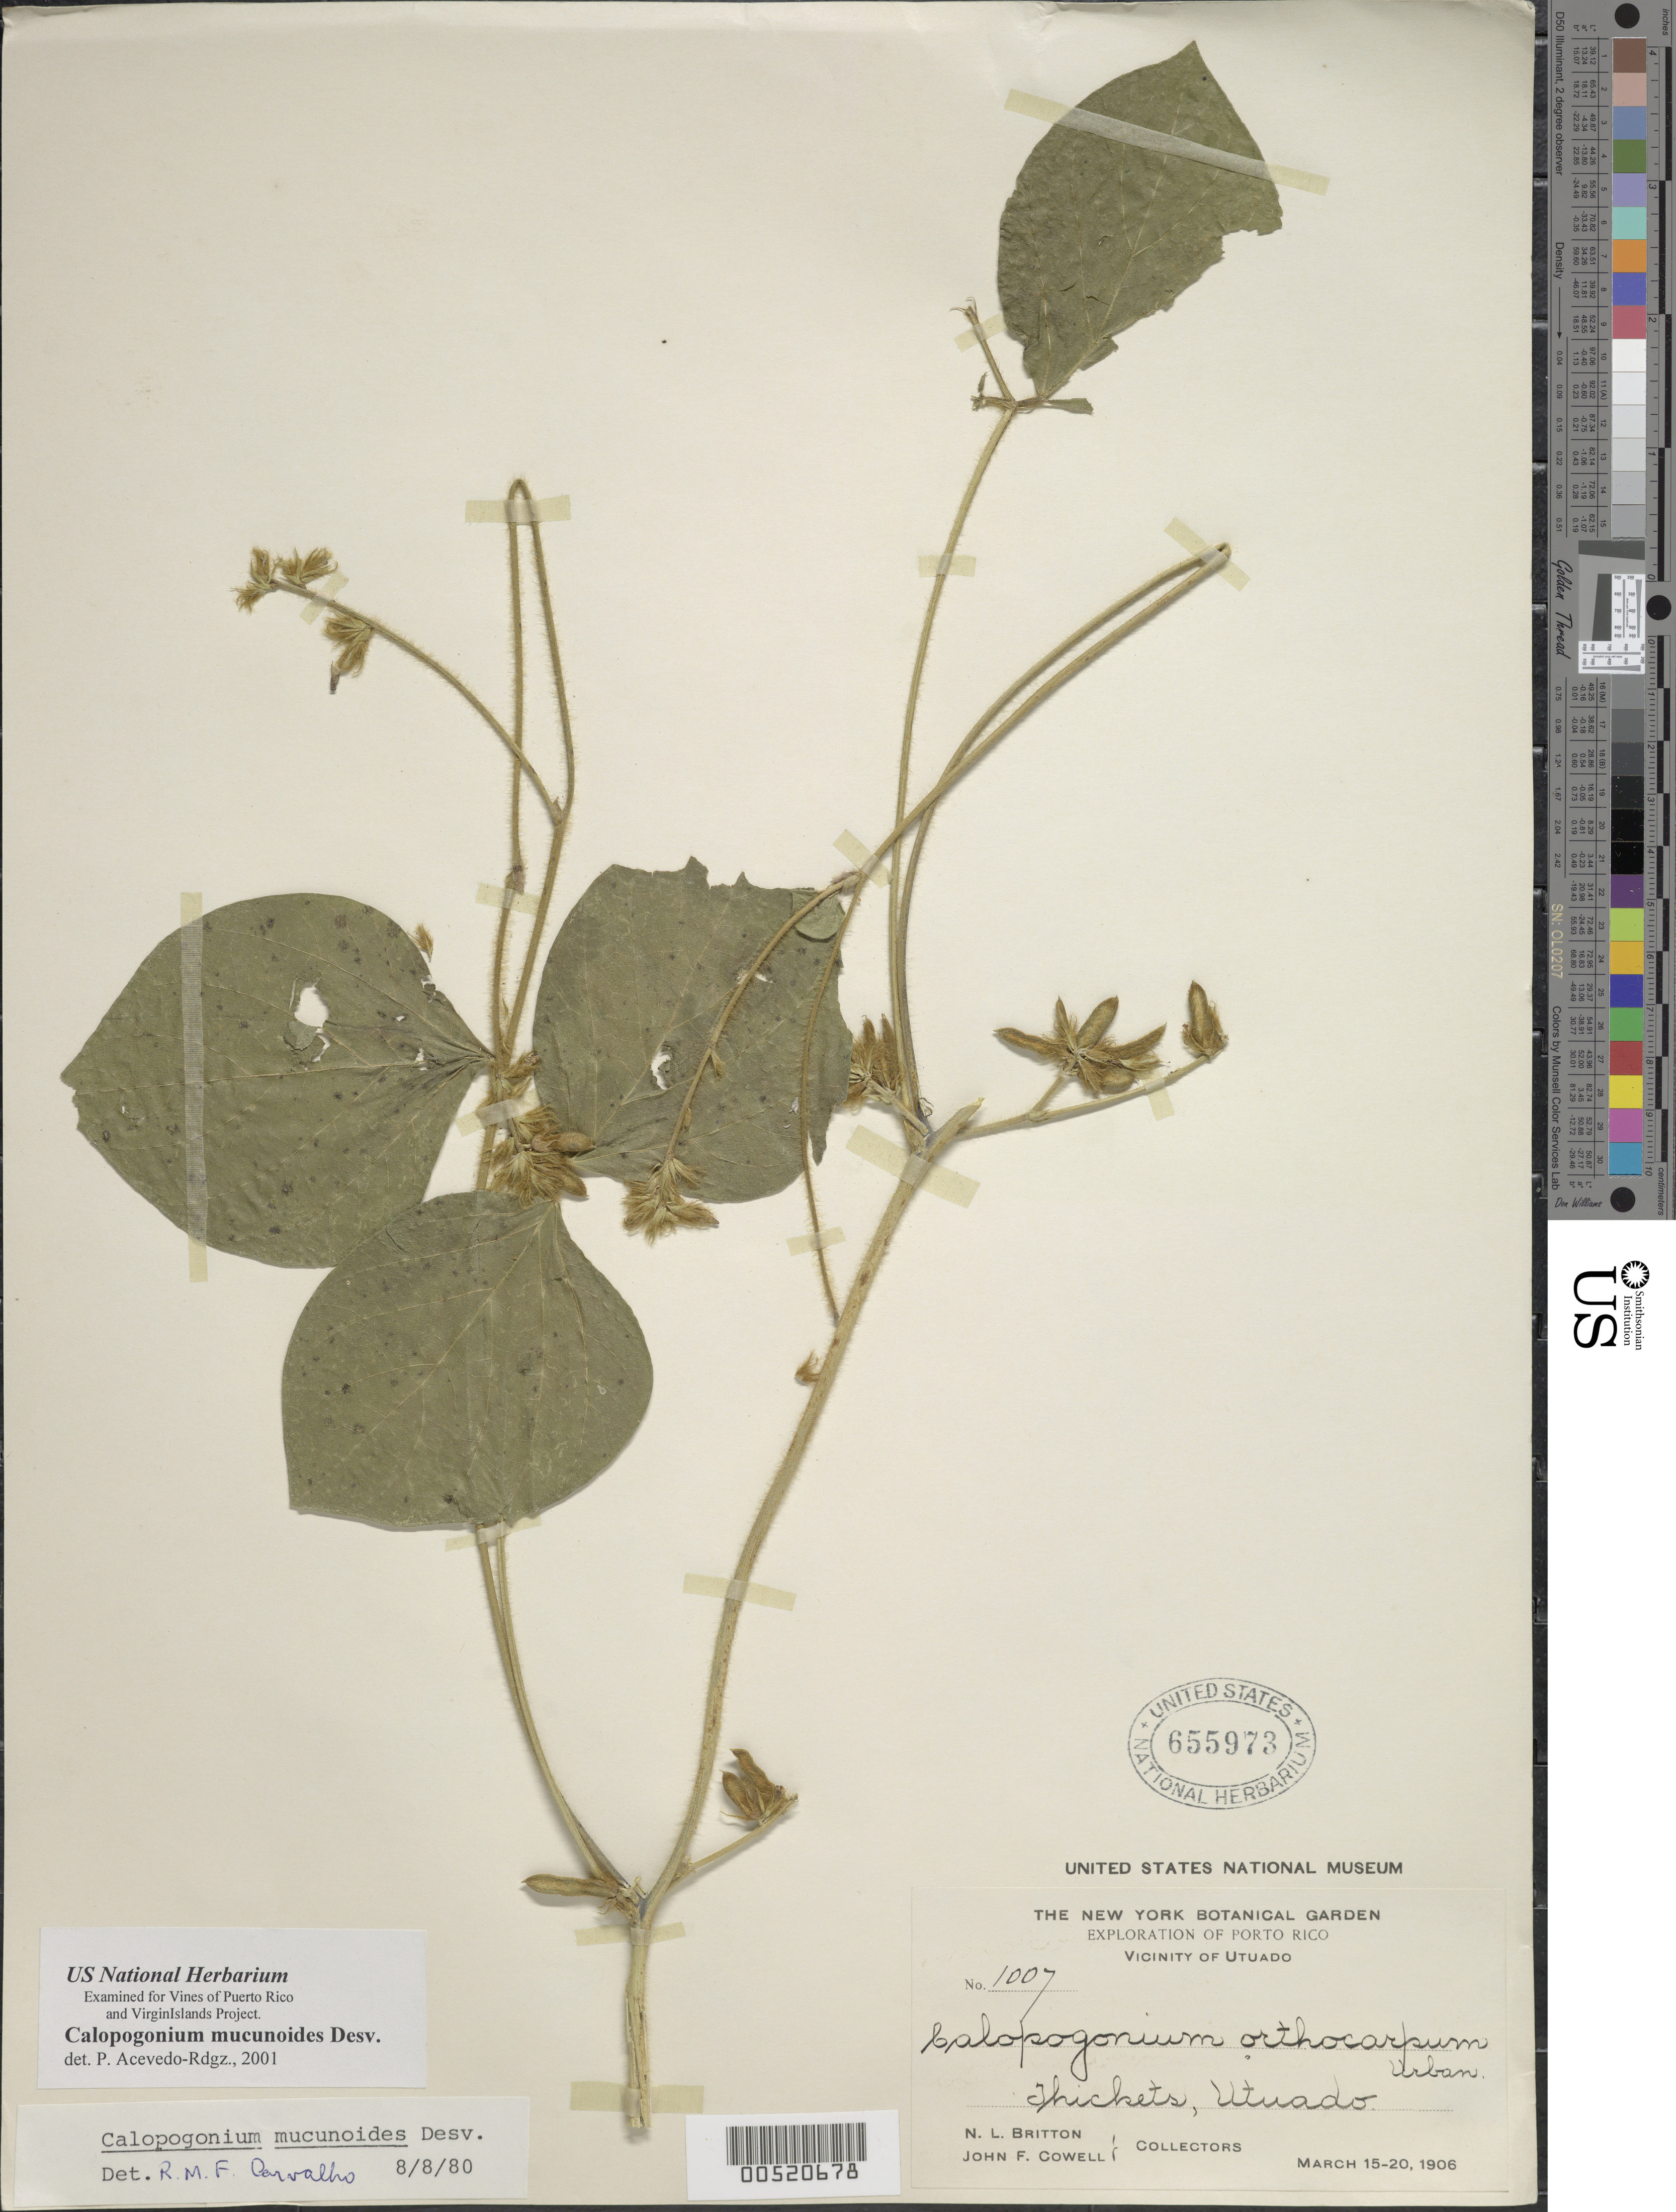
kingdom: Plantae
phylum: Tracheophyta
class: Magnoliopsida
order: Fabales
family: Fabaceae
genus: Calopogonium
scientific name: Calopogonium mucunoides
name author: Desv.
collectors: N. Britton & J. F. Cowell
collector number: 1007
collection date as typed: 15 Mar 1906 to 20 Mar 1906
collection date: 1906-03-15/1906-03-20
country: Puerto Rico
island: Greater Antilles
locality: Utuado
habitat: Thickets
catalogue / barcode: US 655973